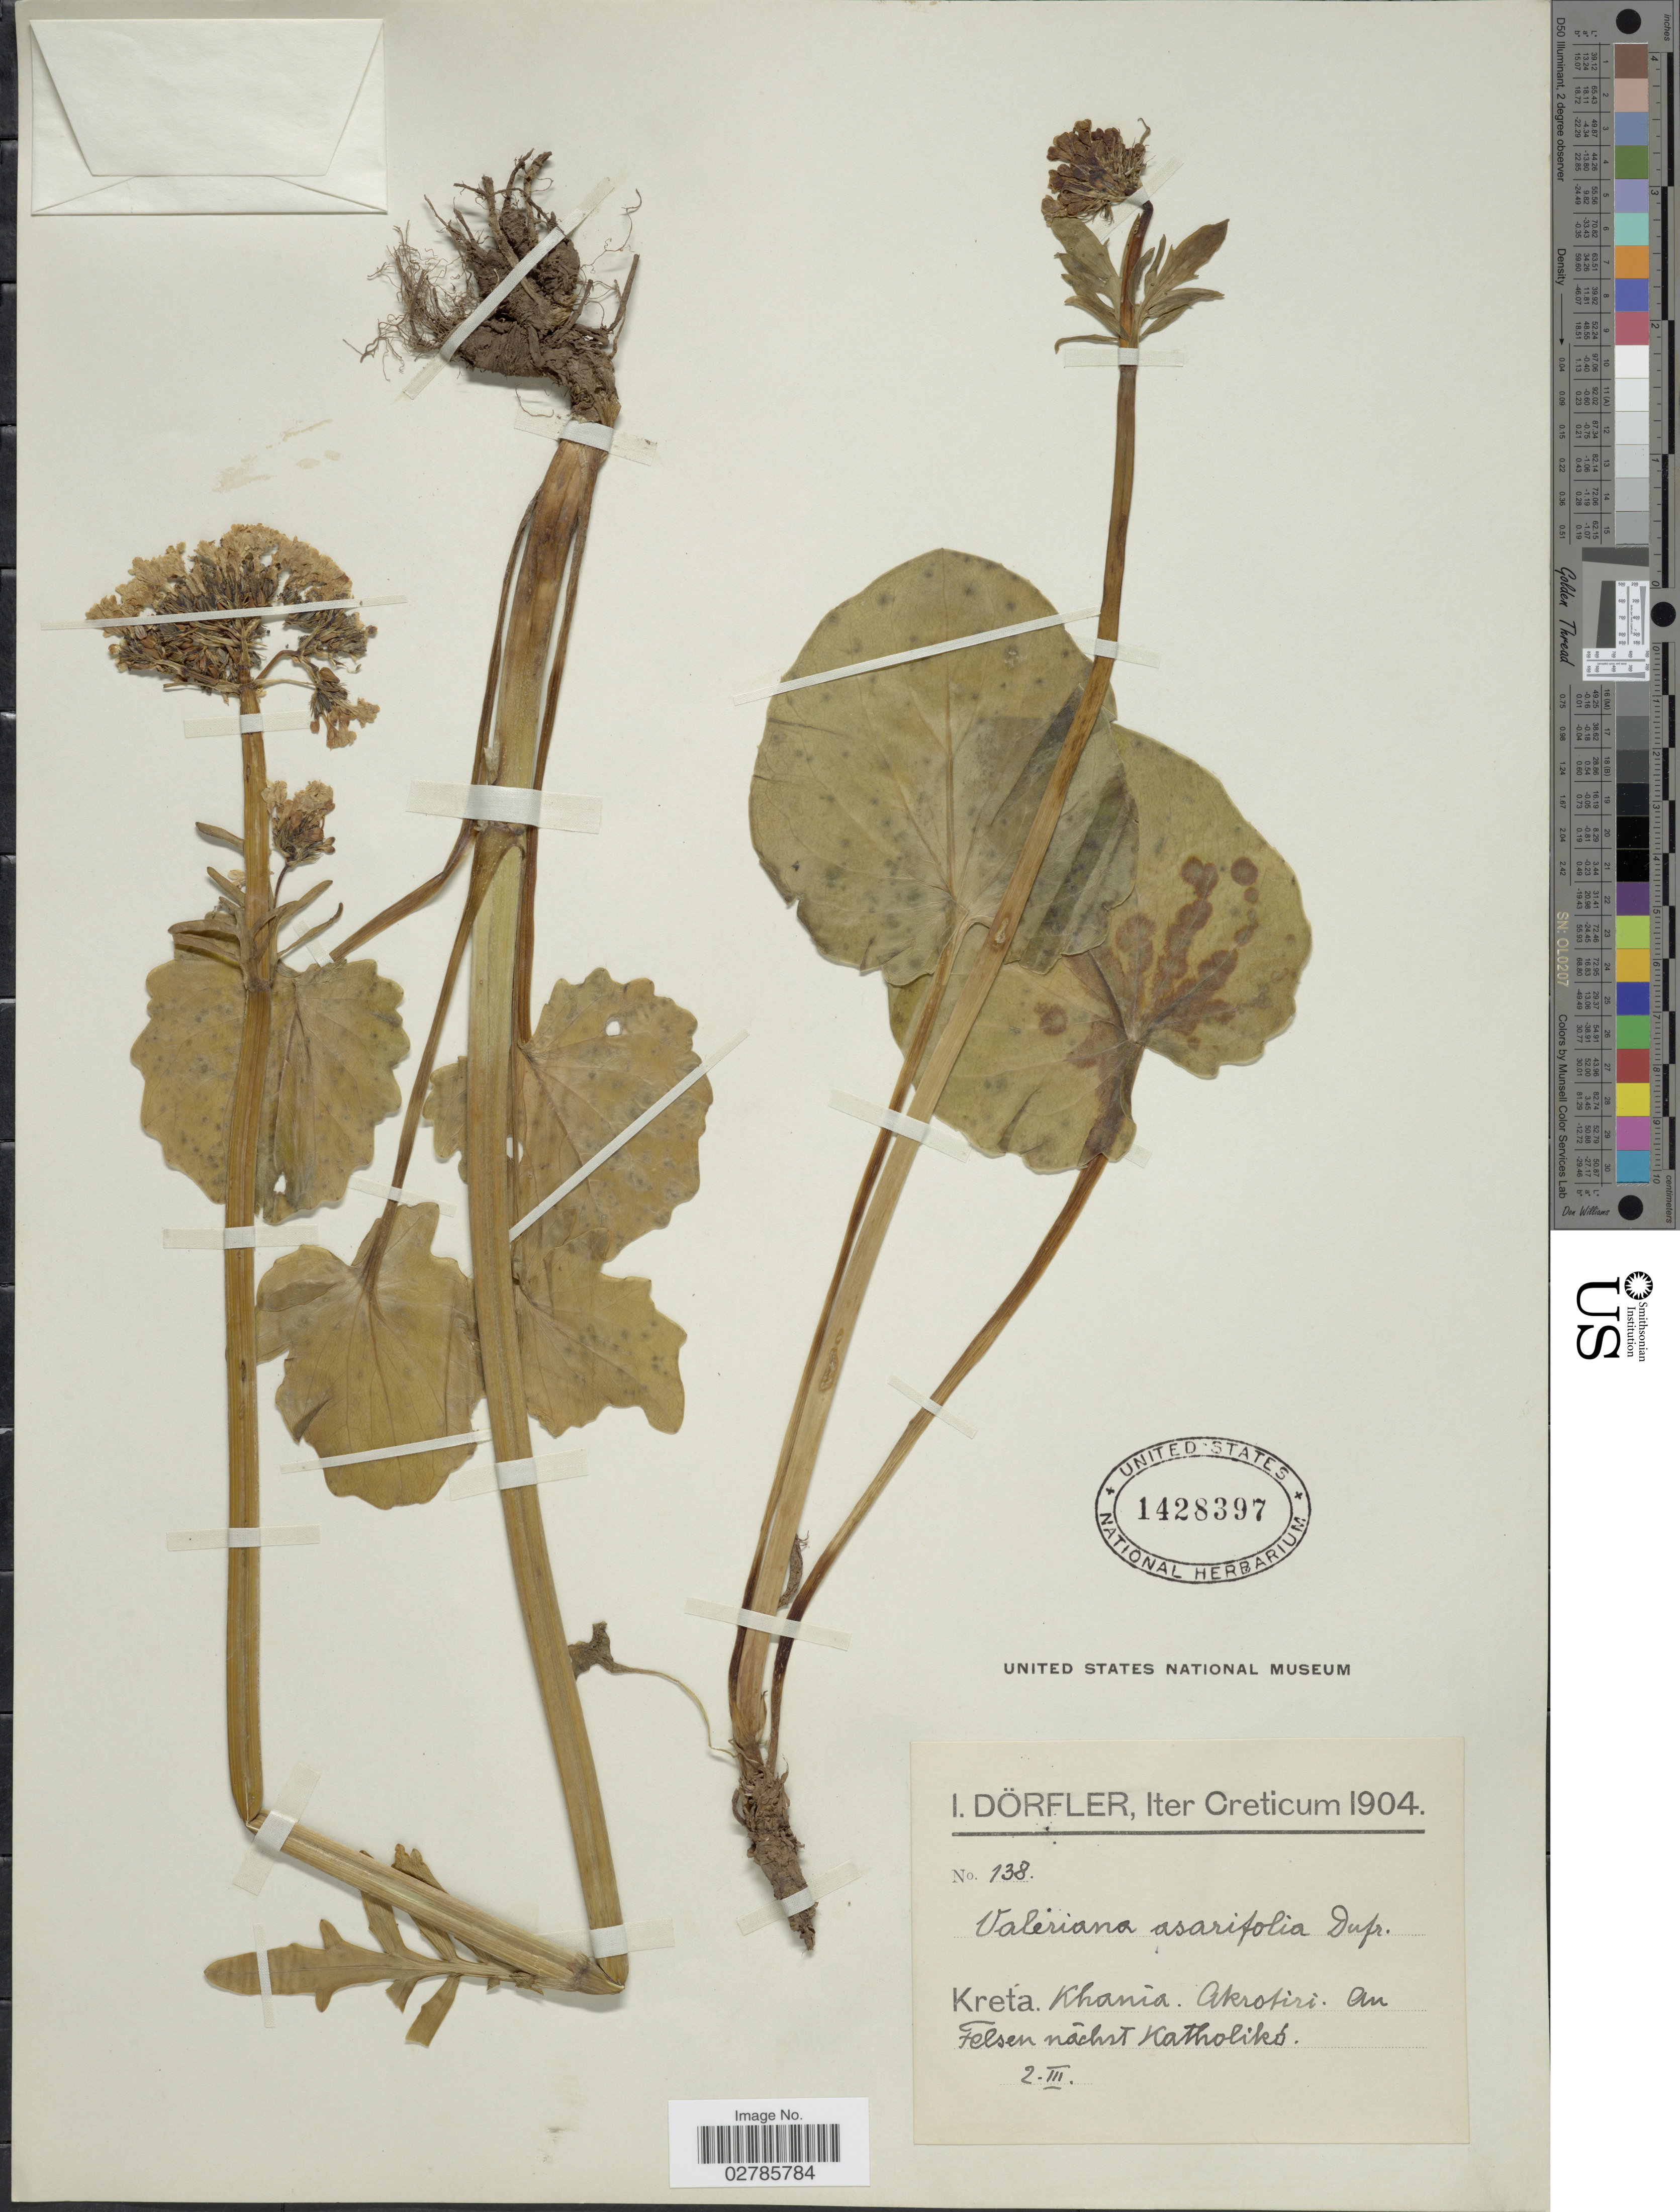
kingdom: Plantae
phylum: Tracheophyta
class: Magnoliopsida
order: Dipsacales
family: Caprifoliaceae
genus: Valeriana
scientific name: Valeriana asarifolia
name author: Dufr.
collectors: I. Dörfler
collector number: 138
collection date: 1904-03-02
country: Greece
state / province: Crete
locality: Creticum. Kreta. Khania. Akrotiri. An Felsen nachst Katholikó.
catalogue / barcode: US 1428397